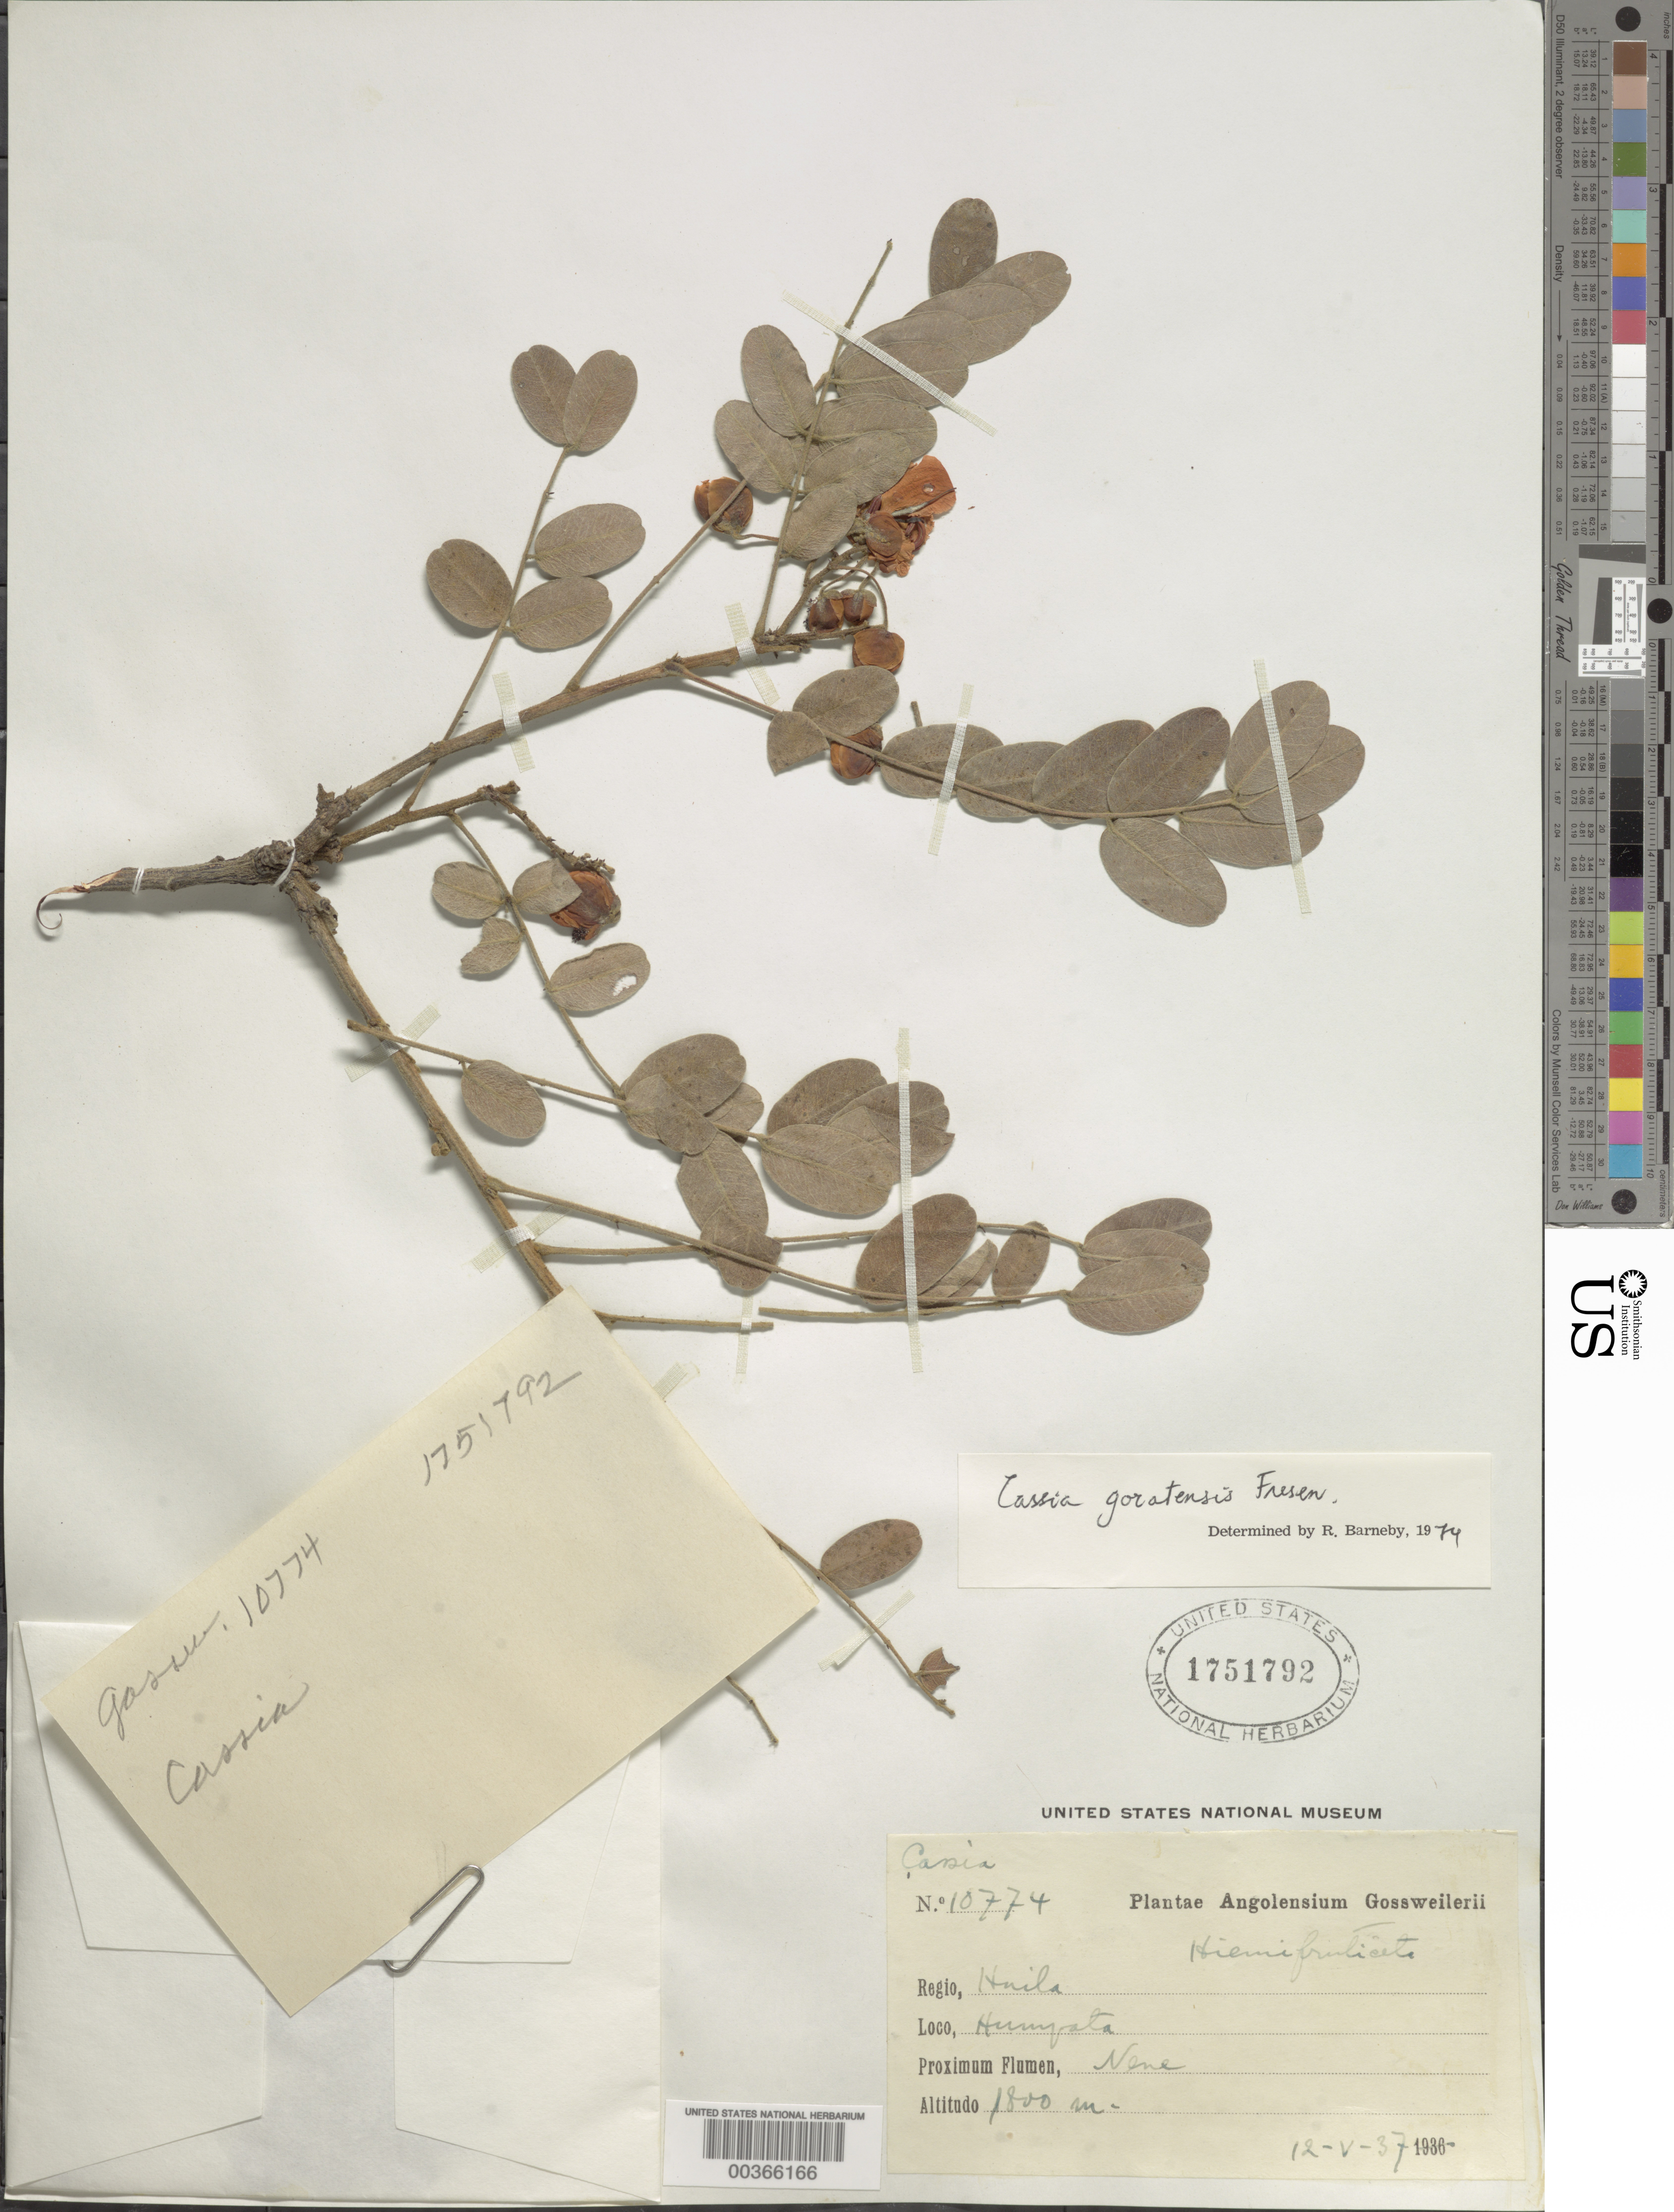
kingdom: Plantae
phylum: Tracheophyta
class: Magnoliopsida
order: Fabales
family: Fabaceae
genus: Senna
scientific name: Senna singueana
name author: (Delile) Lock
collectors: J. Gossweiler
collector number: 10774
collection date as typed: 12 May 1937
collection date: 1937-05-12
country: Angola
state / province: Huíla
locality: Huila region; Humpata; Nene River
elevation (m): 1800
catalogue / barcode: US 1751792